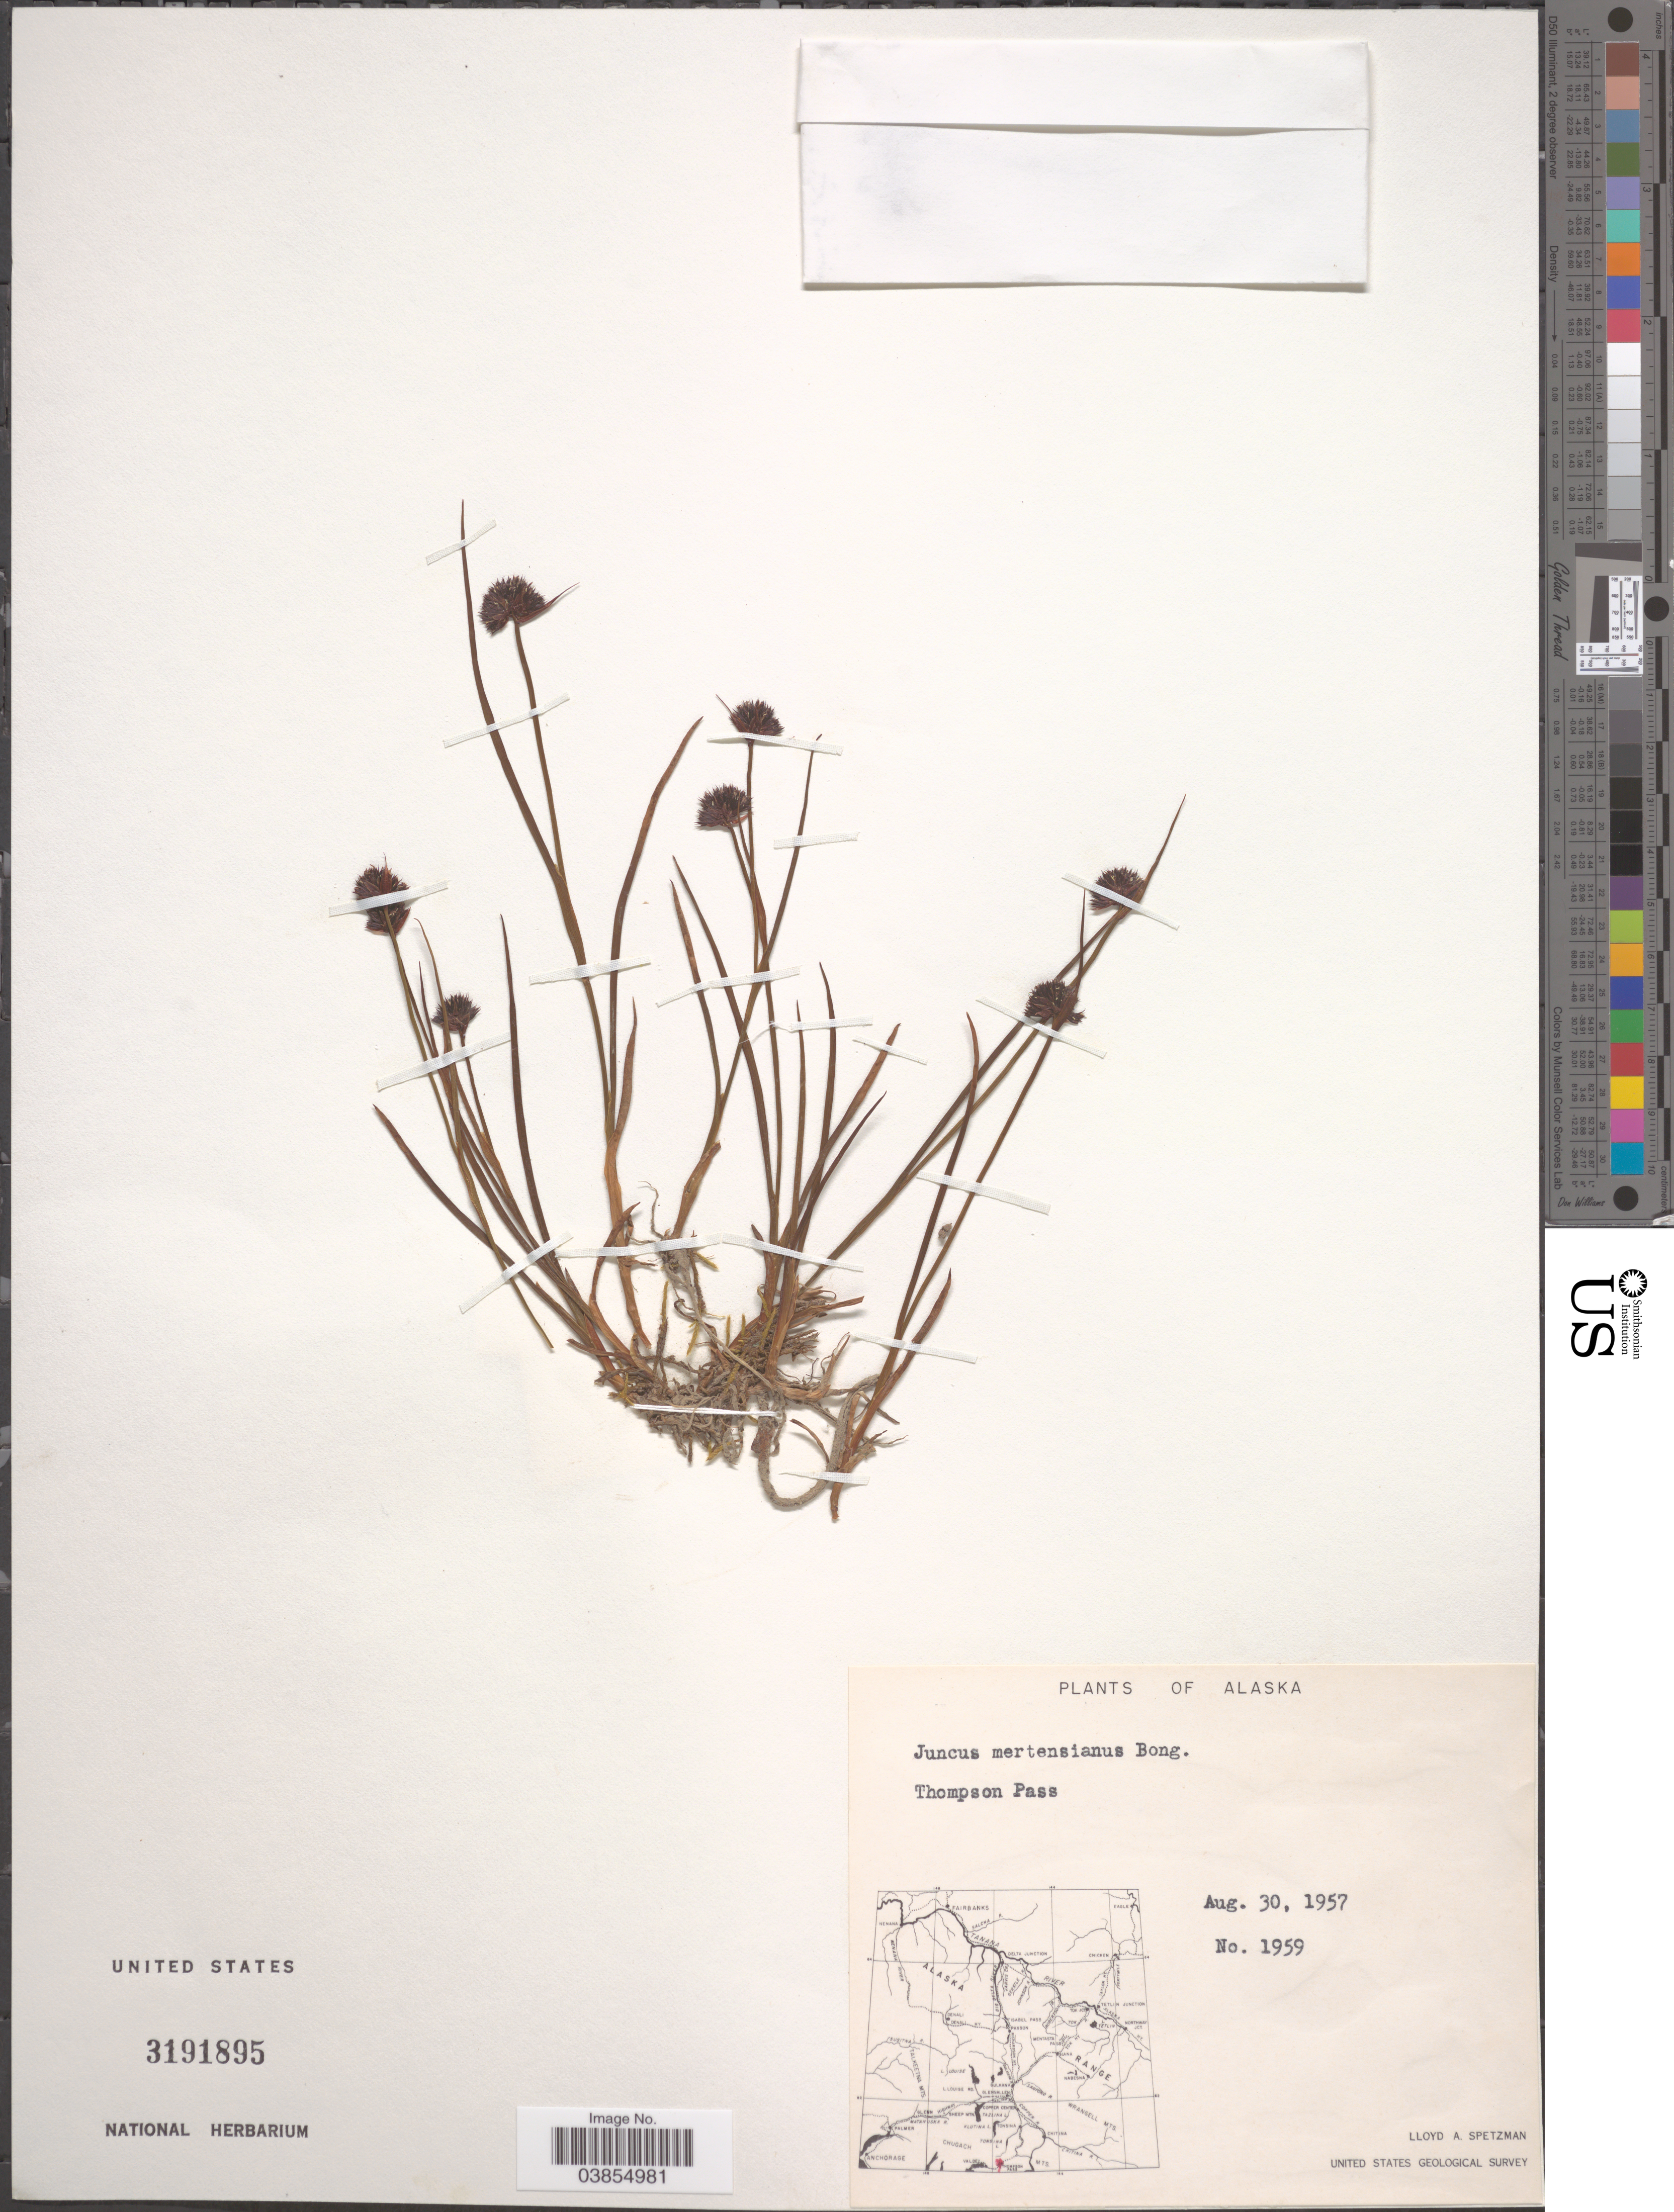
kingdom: Plantae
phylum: Tracheophyta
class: Liliopsida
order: Poales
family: Juncaceae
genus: Juncus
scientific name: Juncus mertensianus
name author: Bong.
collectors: L. Spetzman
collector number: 1959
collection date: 1957-08-30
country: United States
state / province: Alaska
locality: Thompson Pass.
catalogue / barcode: US 3191895